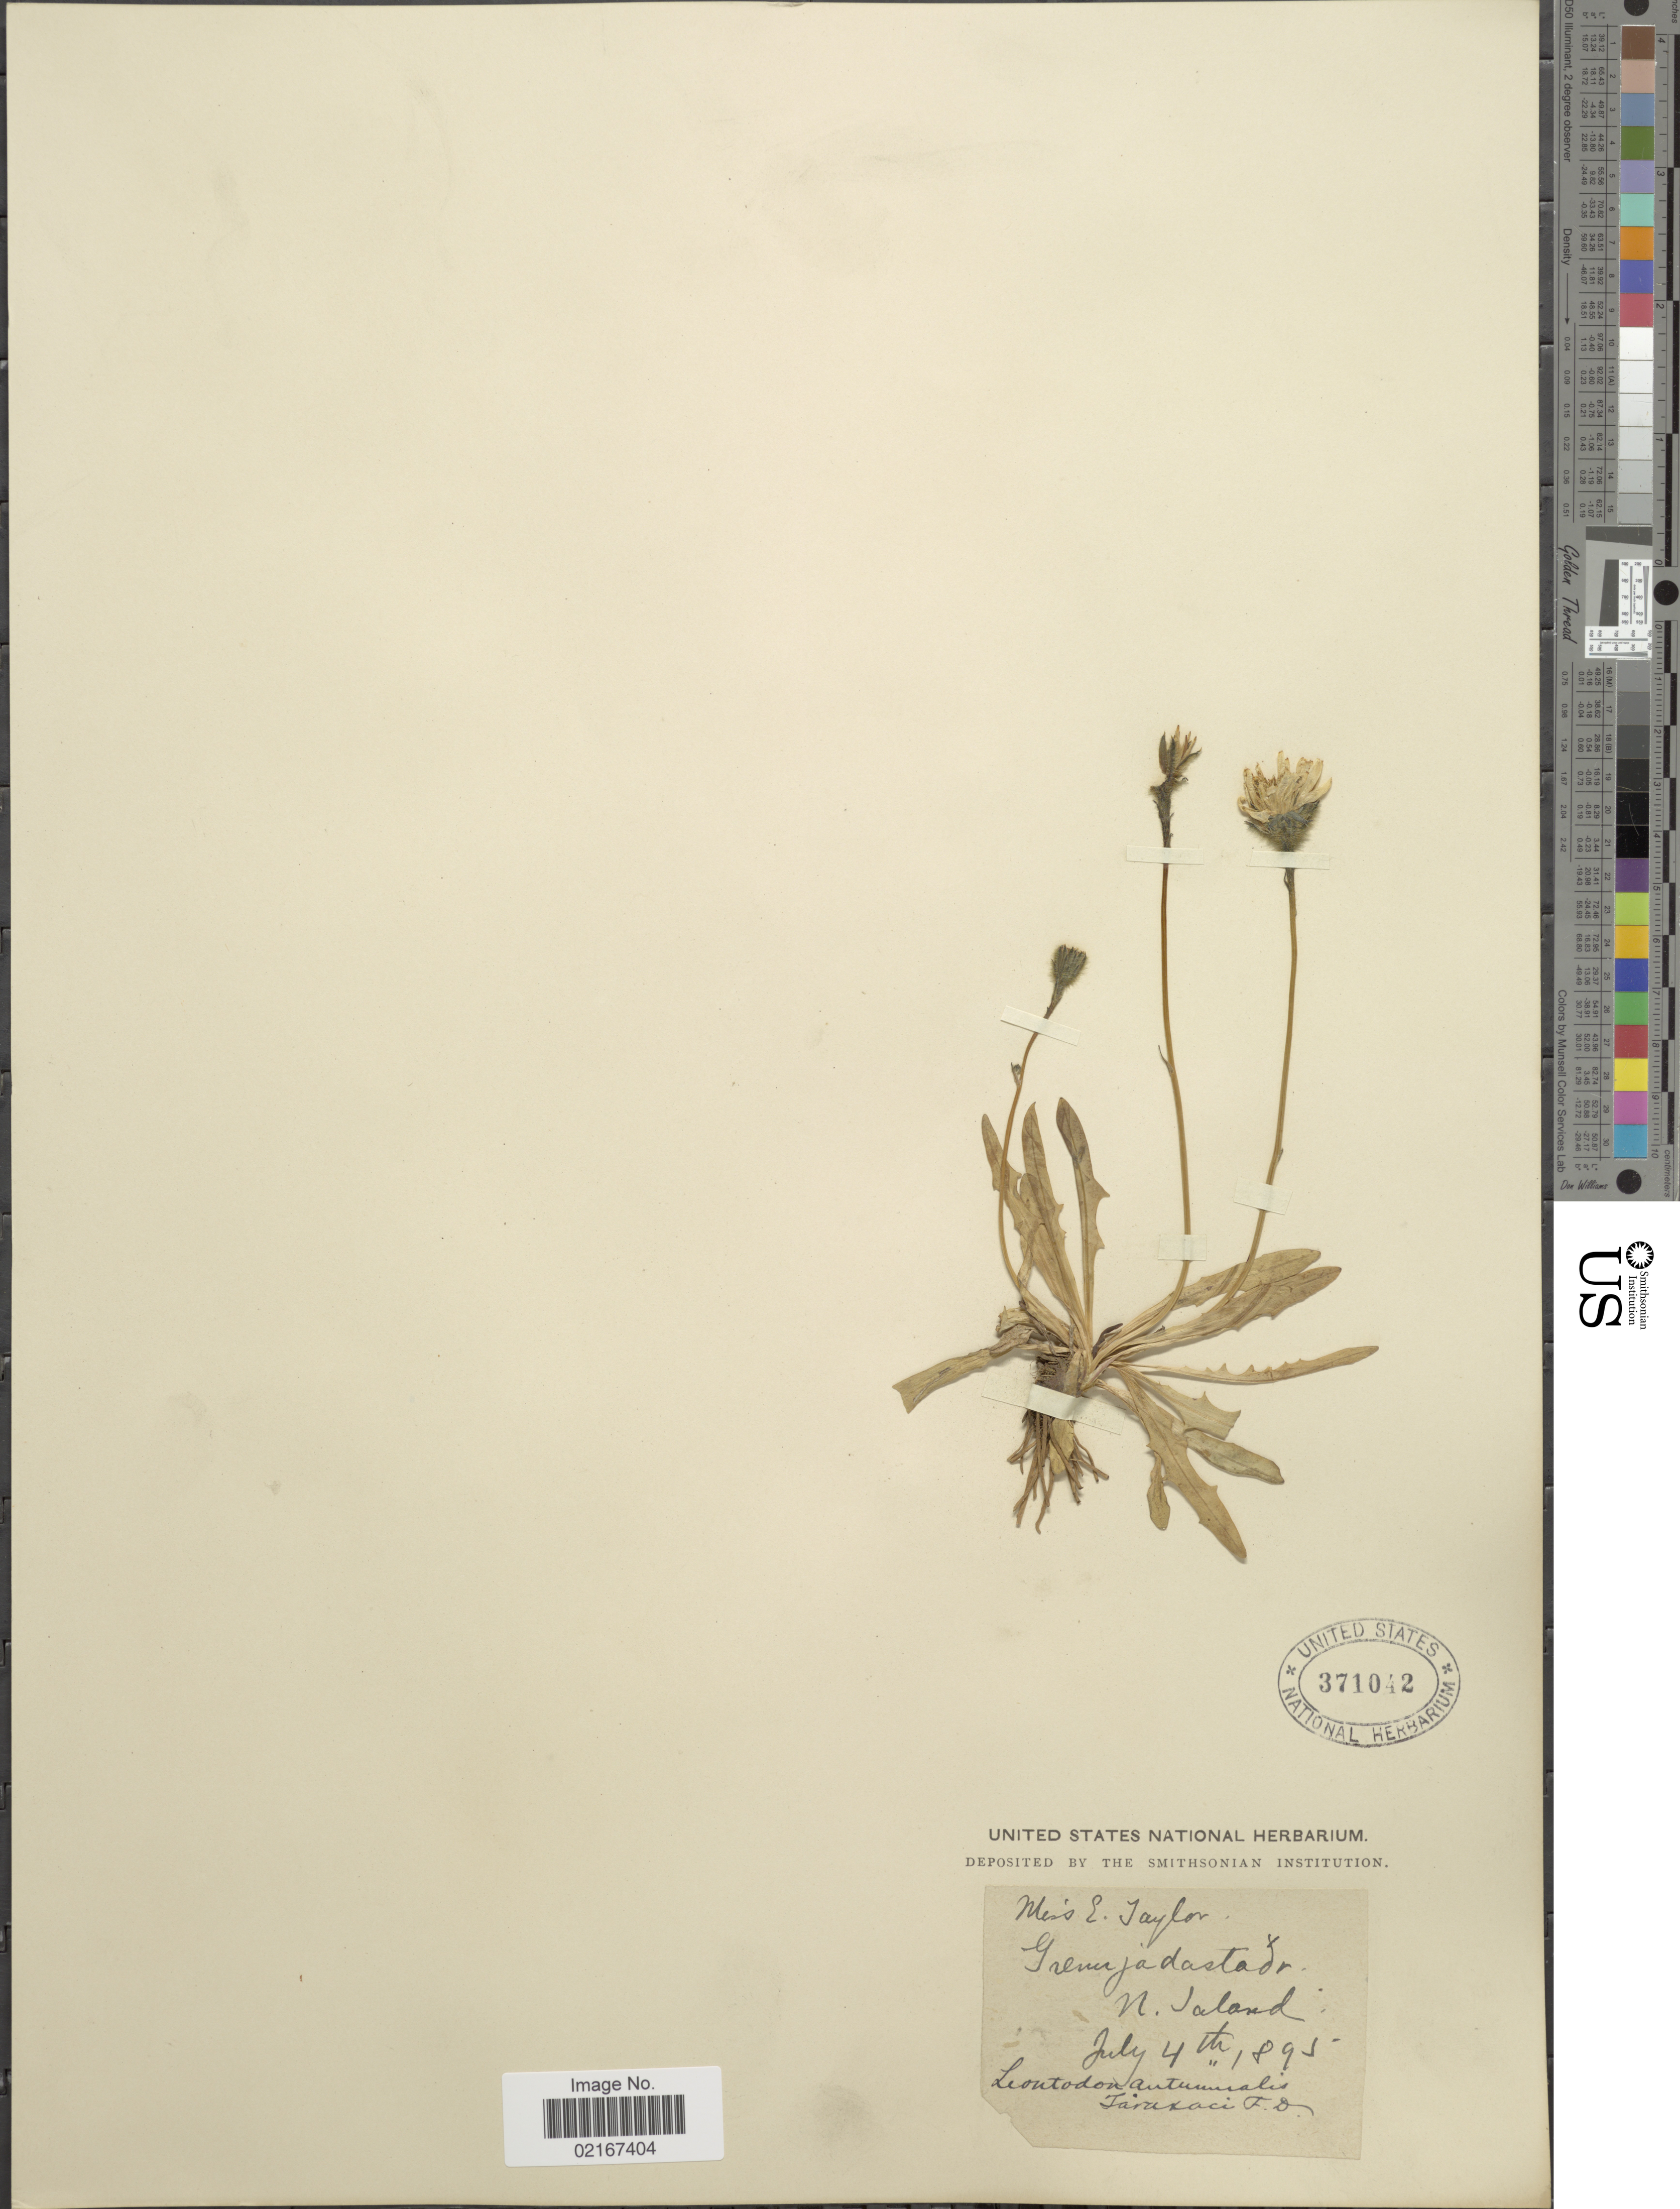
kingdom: Plantae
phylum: Tracheophyta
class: Magnoliopsida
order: Asterales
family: Asteraceae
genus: Leontodon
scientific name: Leontodon autumnalis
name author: L.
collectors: E. Taylor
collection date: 1895-07-04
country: Iceland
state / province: Northeastern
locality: Gremjadastadr, N. Iceland.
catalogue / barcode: US 371042